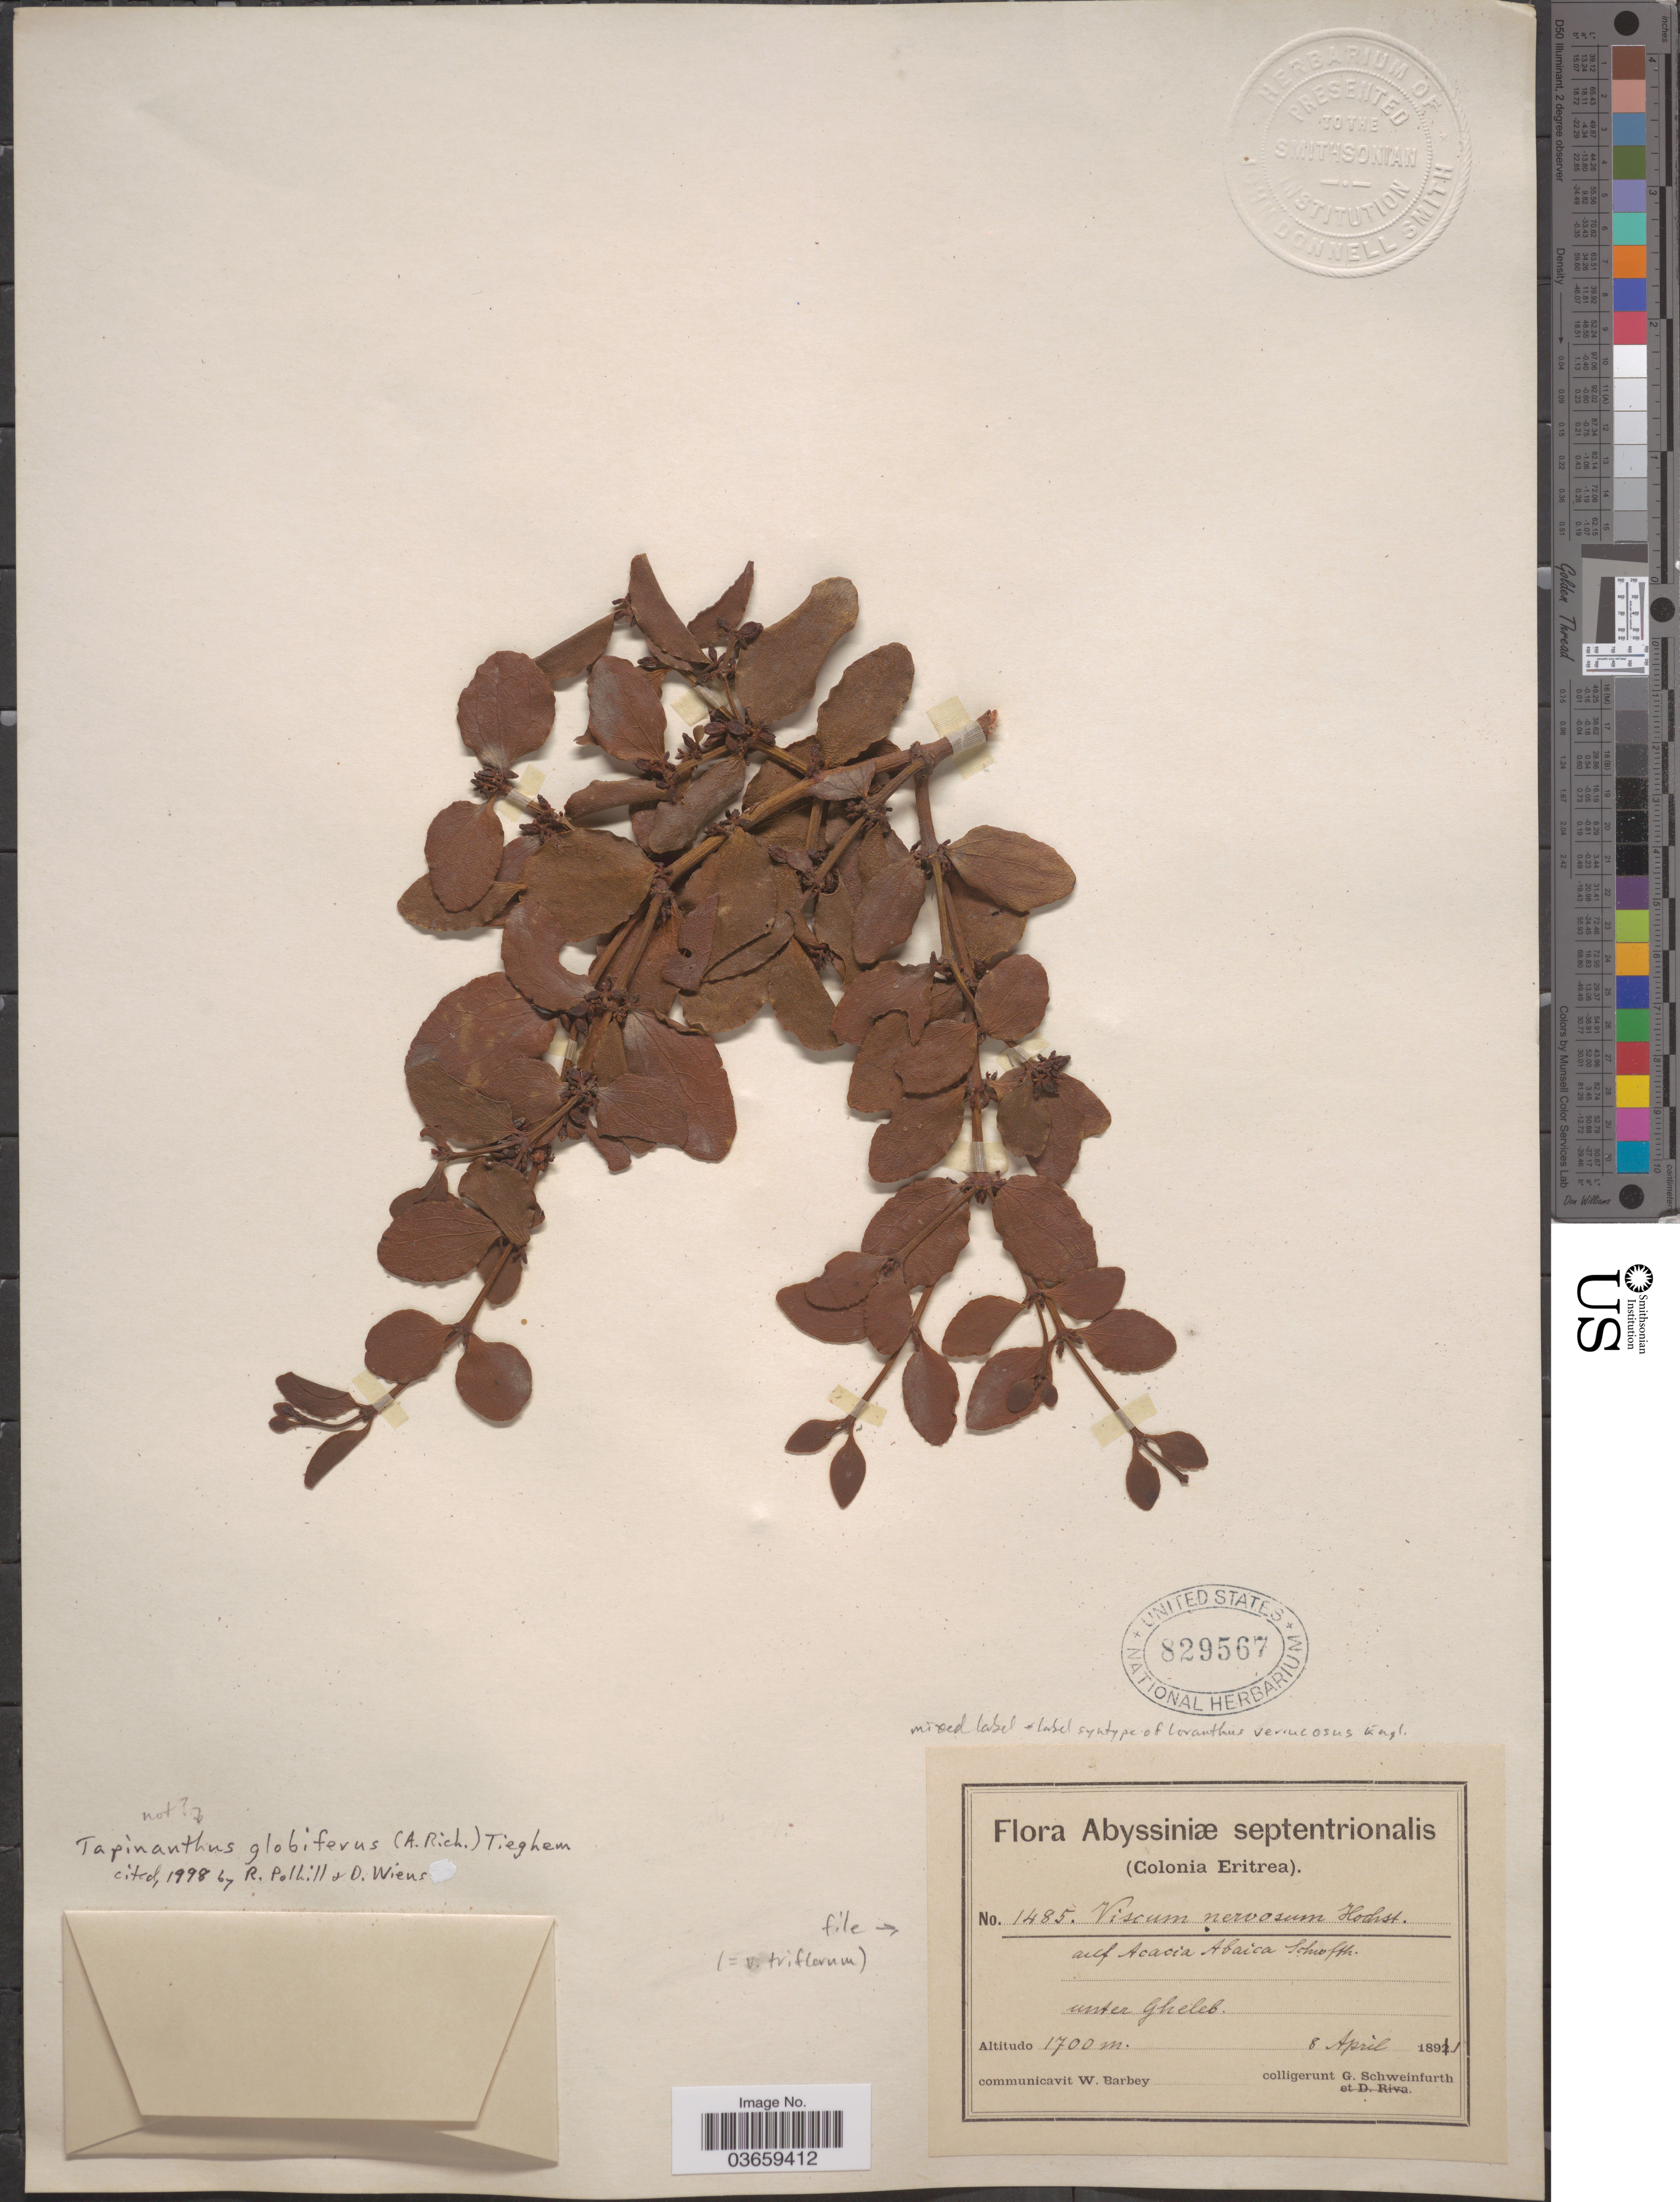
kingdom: Plantae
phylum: Tracheophyta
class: Magnoliopsida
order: Santalales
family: Viscaceae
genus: Viscum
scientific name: Viscum triflorum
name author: DC.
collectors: G. A. Schweinfurth (herbarium)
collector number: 1485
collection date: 1891-04-08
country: Eritrea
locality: Abyssiniæ septentrionalis (Colonia Eritrea). Unter Gheleb.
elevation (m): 1700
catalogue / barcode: US 829567